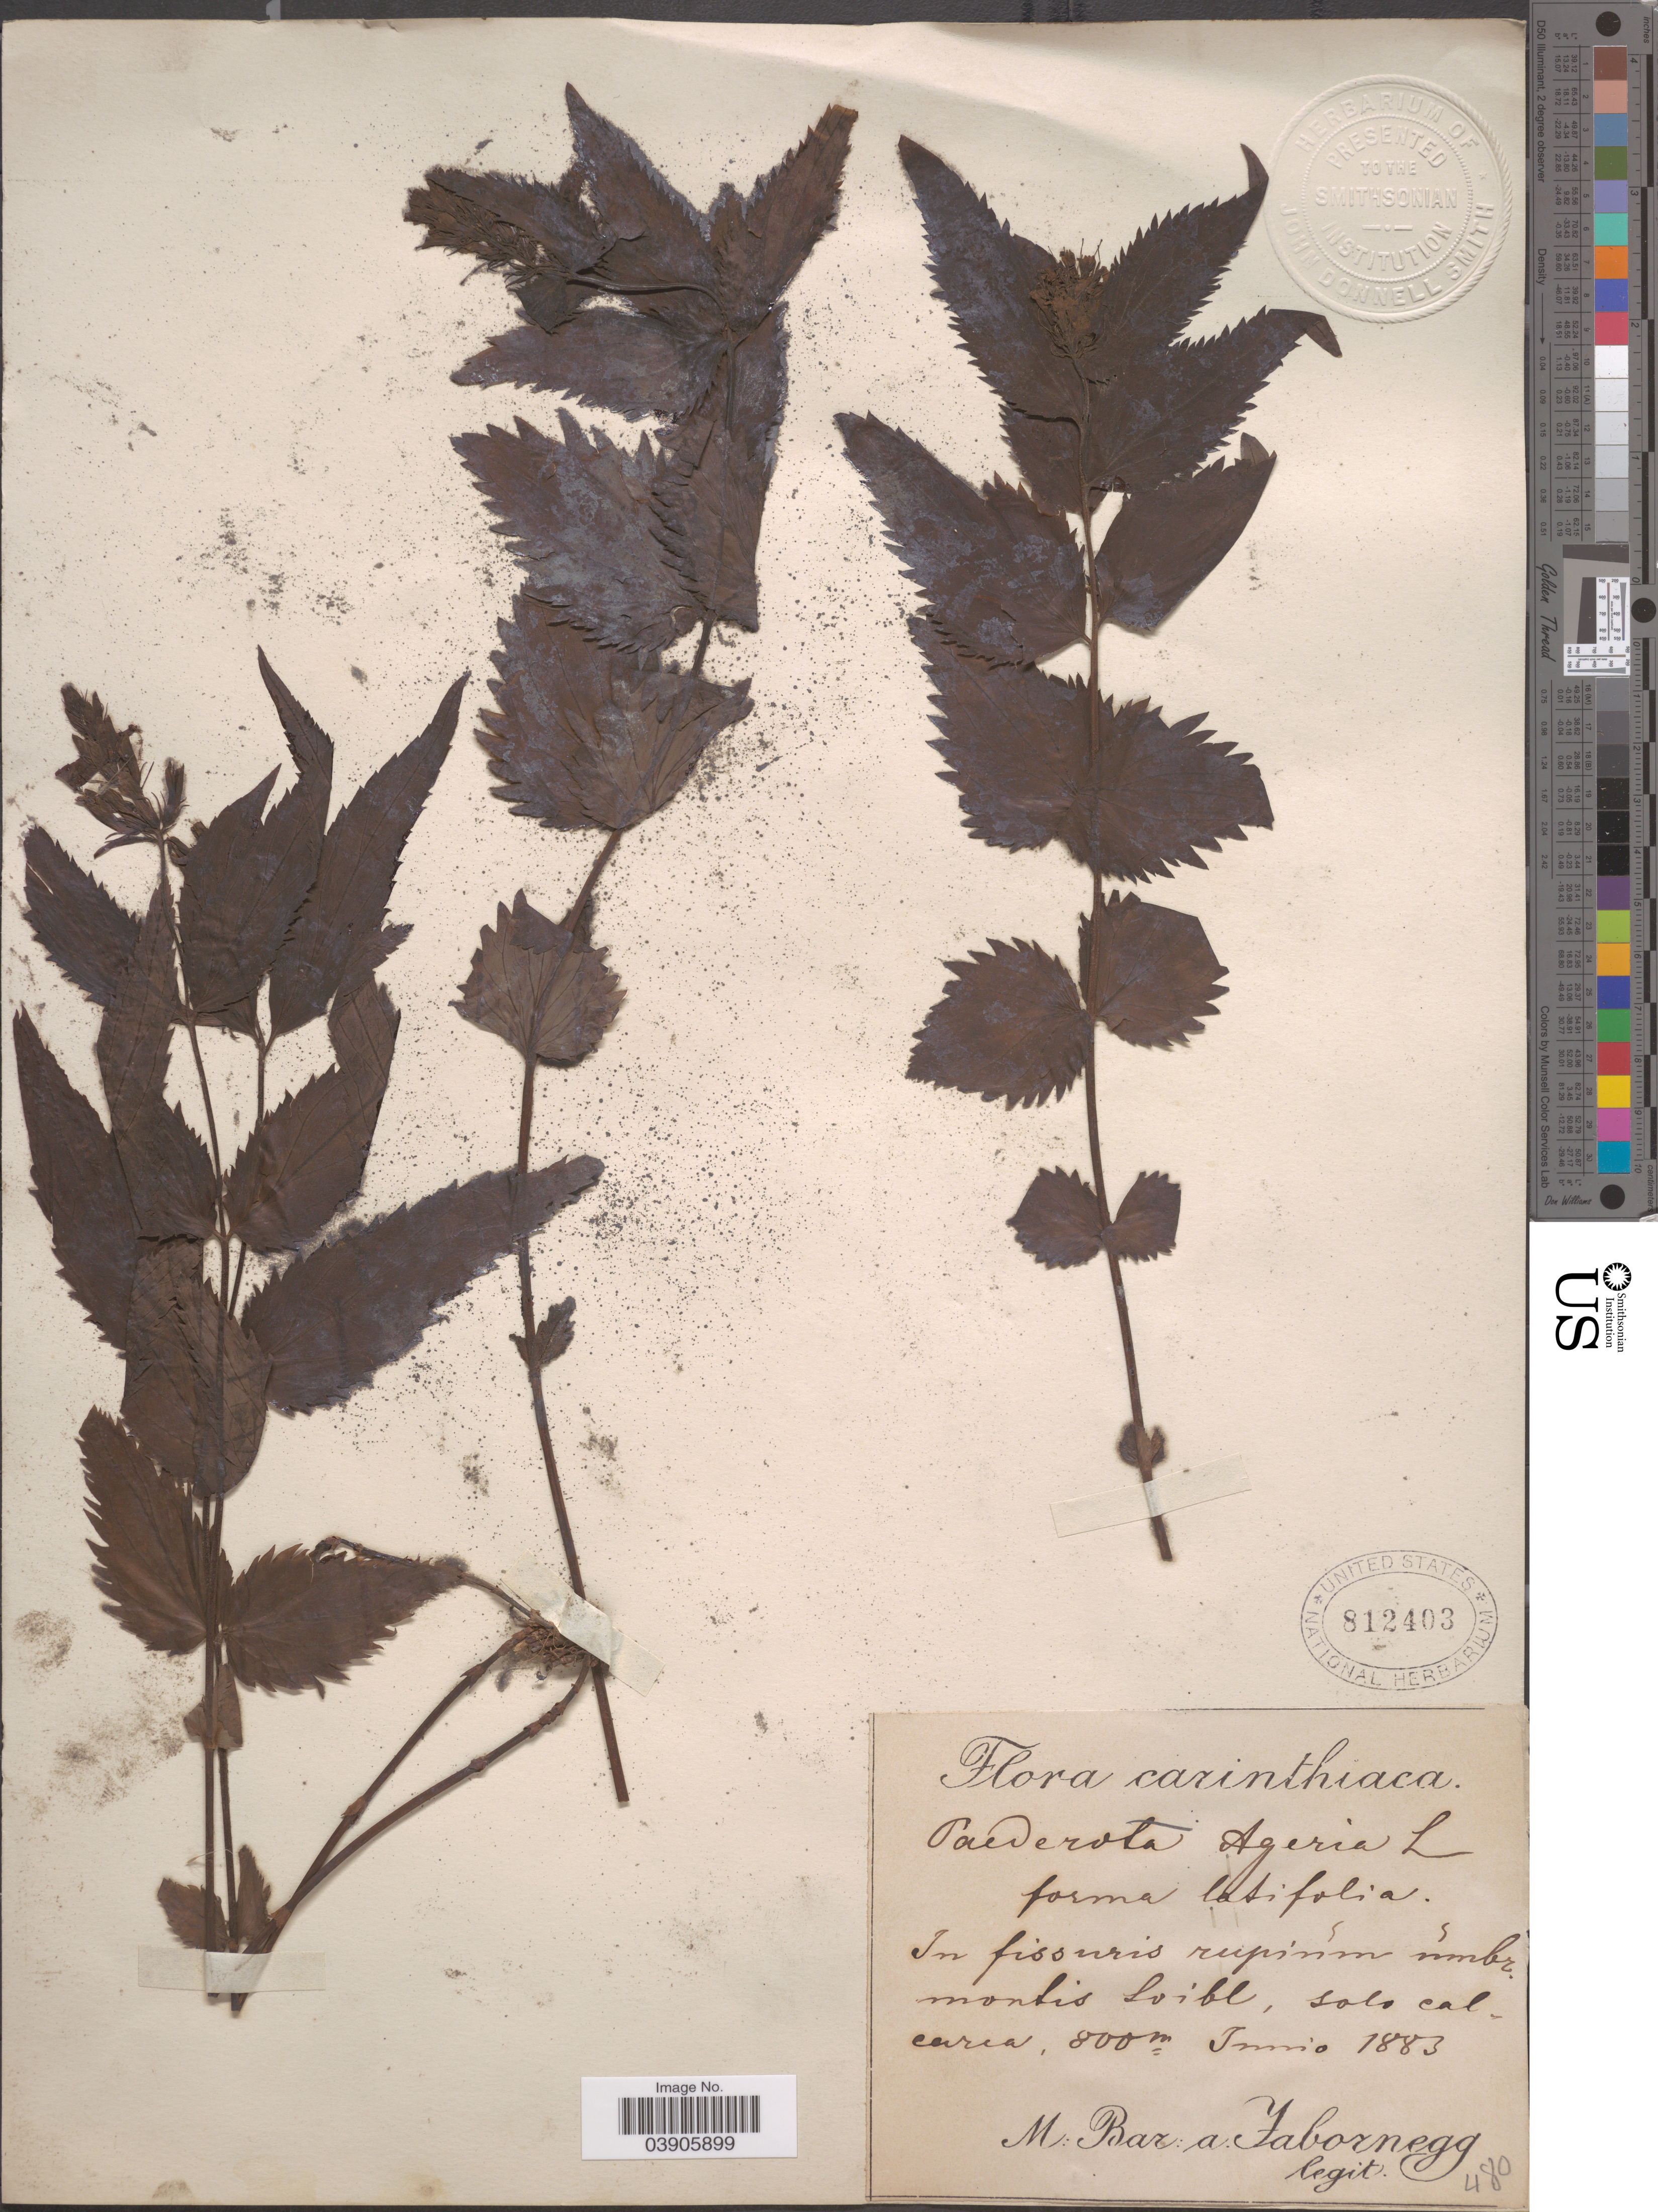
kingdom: Plantae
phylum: Tracheophyta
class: Magnoliopsida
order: Lamiales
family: Plantaginaceae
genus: Paederota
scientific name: Paederota ageria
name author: L.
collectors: M. Fabornegg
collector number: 480?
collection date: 1883-06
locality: In fissuris rupium umbr. montis Soibl.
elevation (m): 800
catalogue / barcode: US 812403